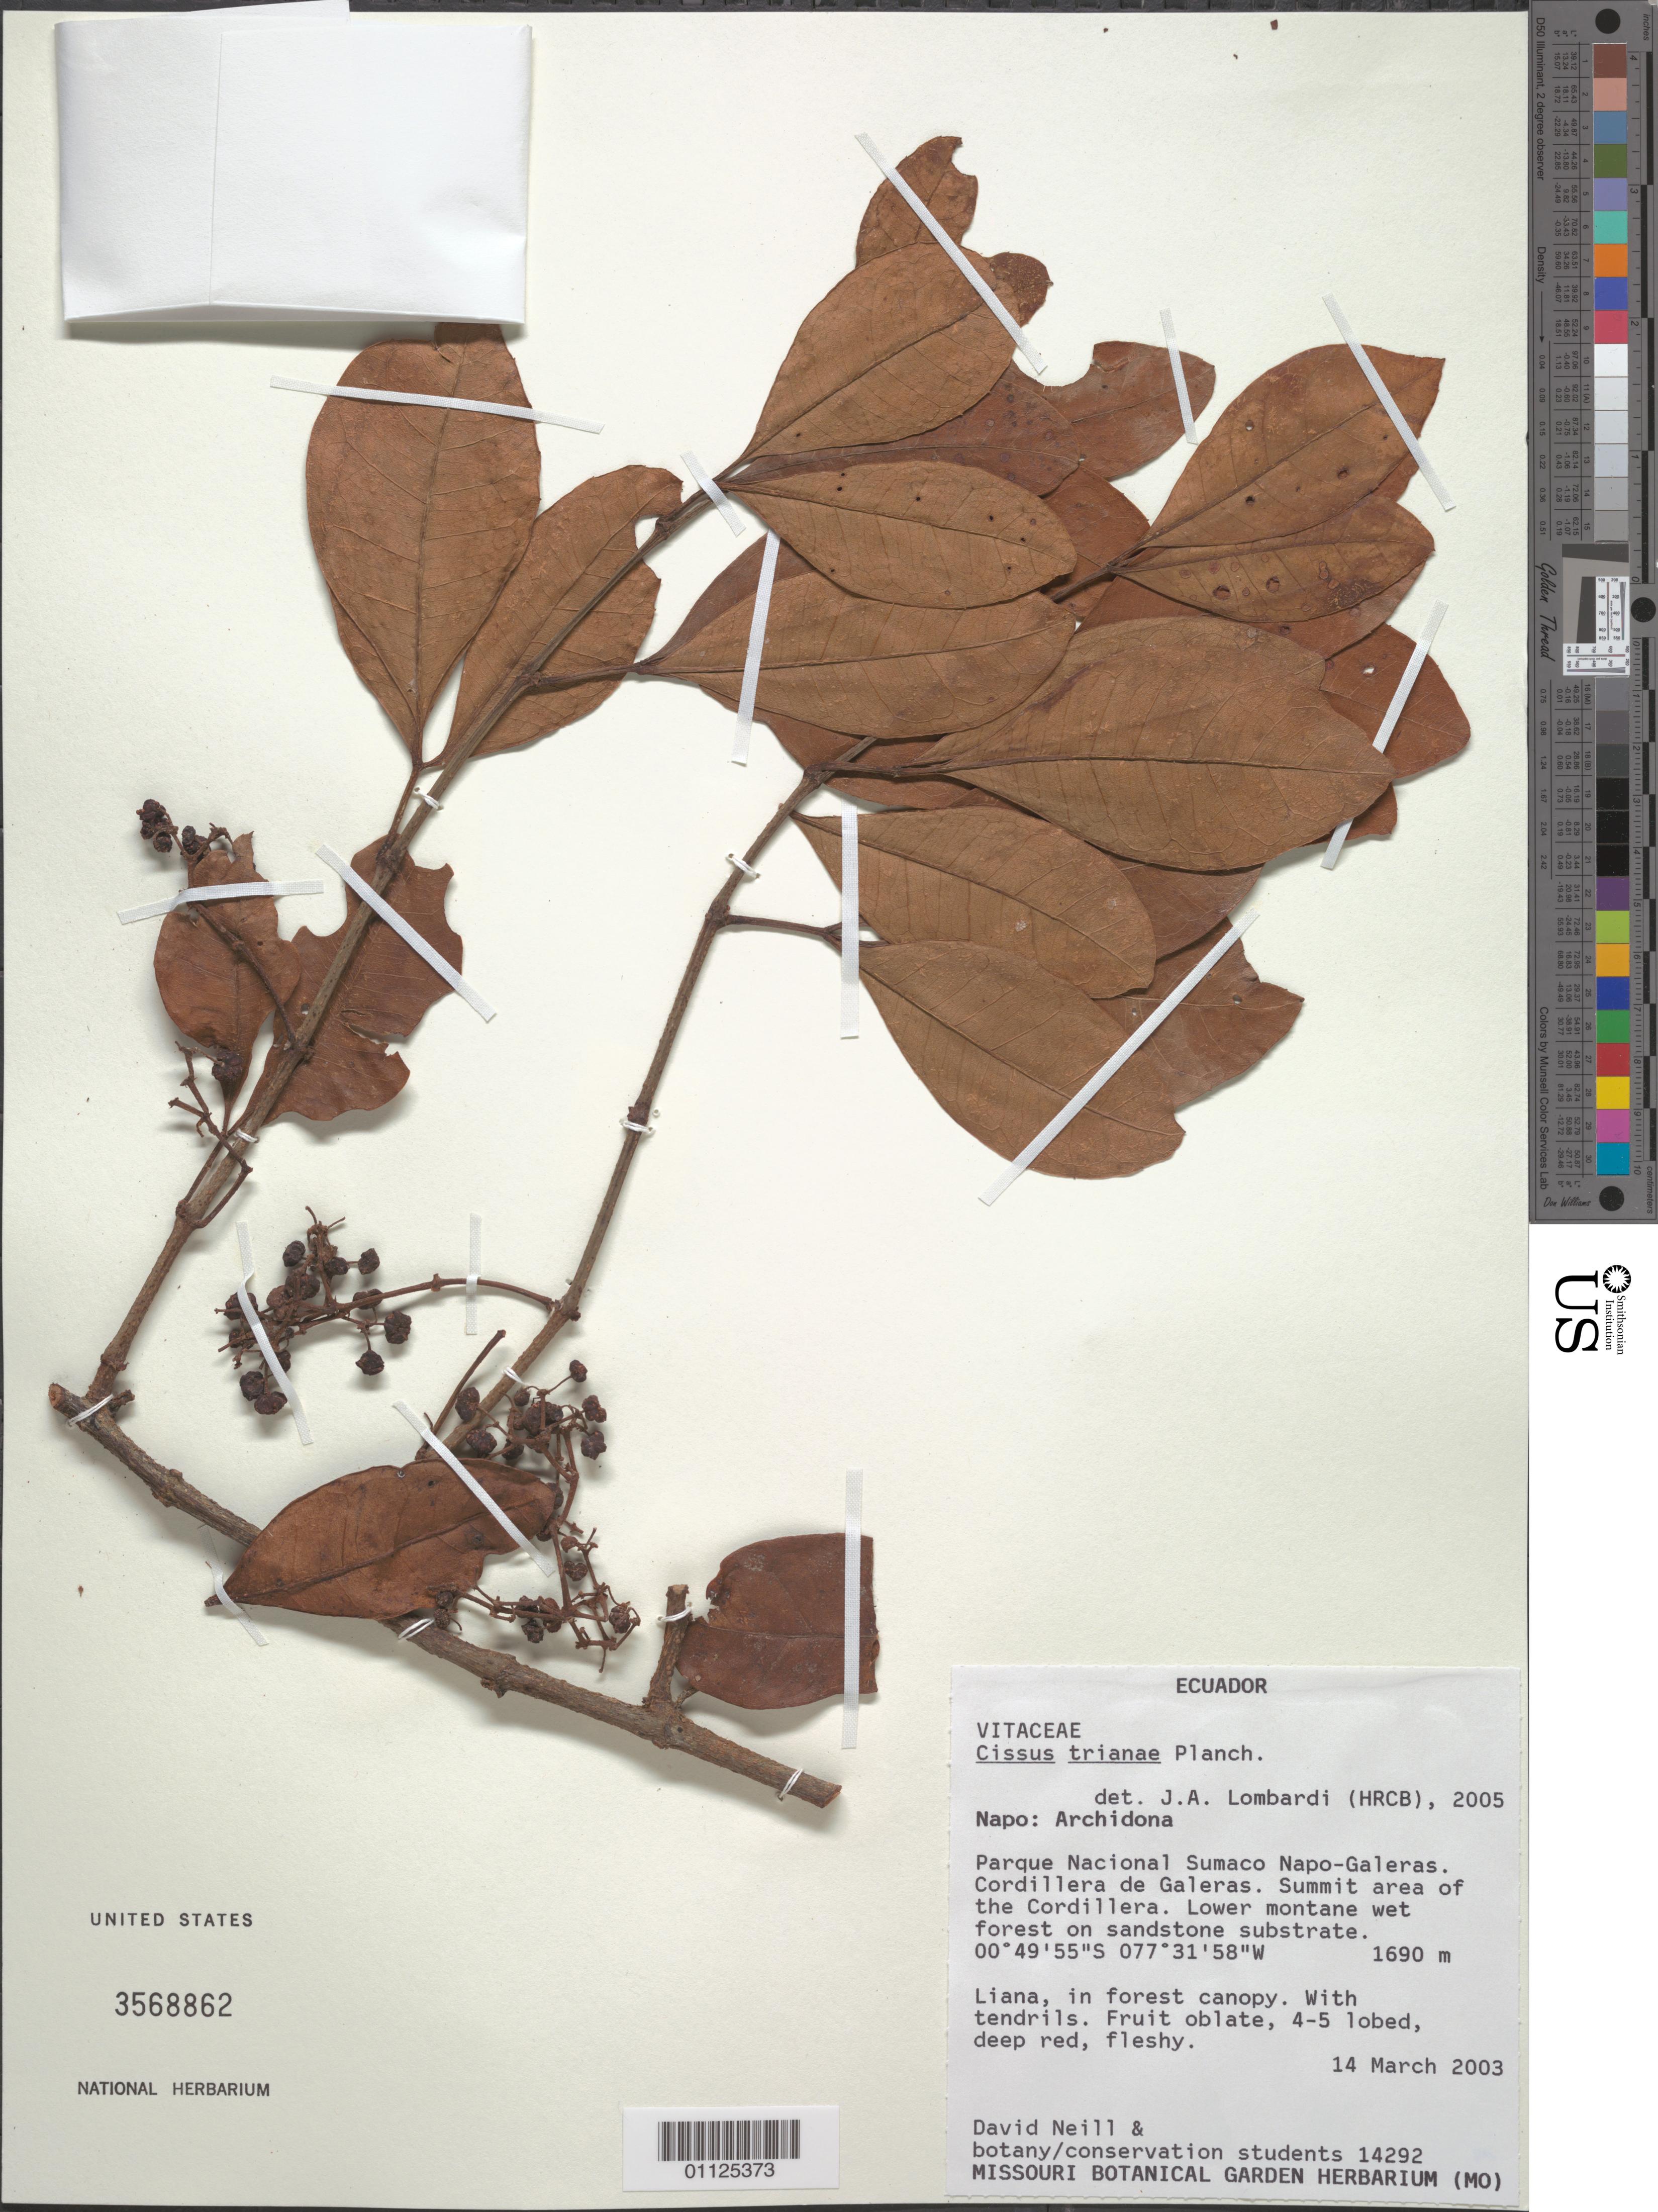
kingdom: Plantae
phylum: Tracheophyta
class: Magnoliopsida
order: Vitales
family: Vitaceae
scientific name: Apocissus trianae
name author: (Planch.) Jackes & Trias-Blasi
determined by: Wen, Jun, (BOT), Smithsonian Institution - National Museum of Natural History (UNITED STATES)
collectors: D. A. Neill et al.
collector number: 14292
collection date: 2003-03-14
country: Ecuador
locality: Parque Nacional Sumaco Napo-Galeras. Cordillera de Galeras. Summit area of the Cordillera.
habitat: Lower montane wet forest on sandstone substrate. Liana, in forest canopy.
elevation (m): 1690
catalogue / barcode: US 3568862